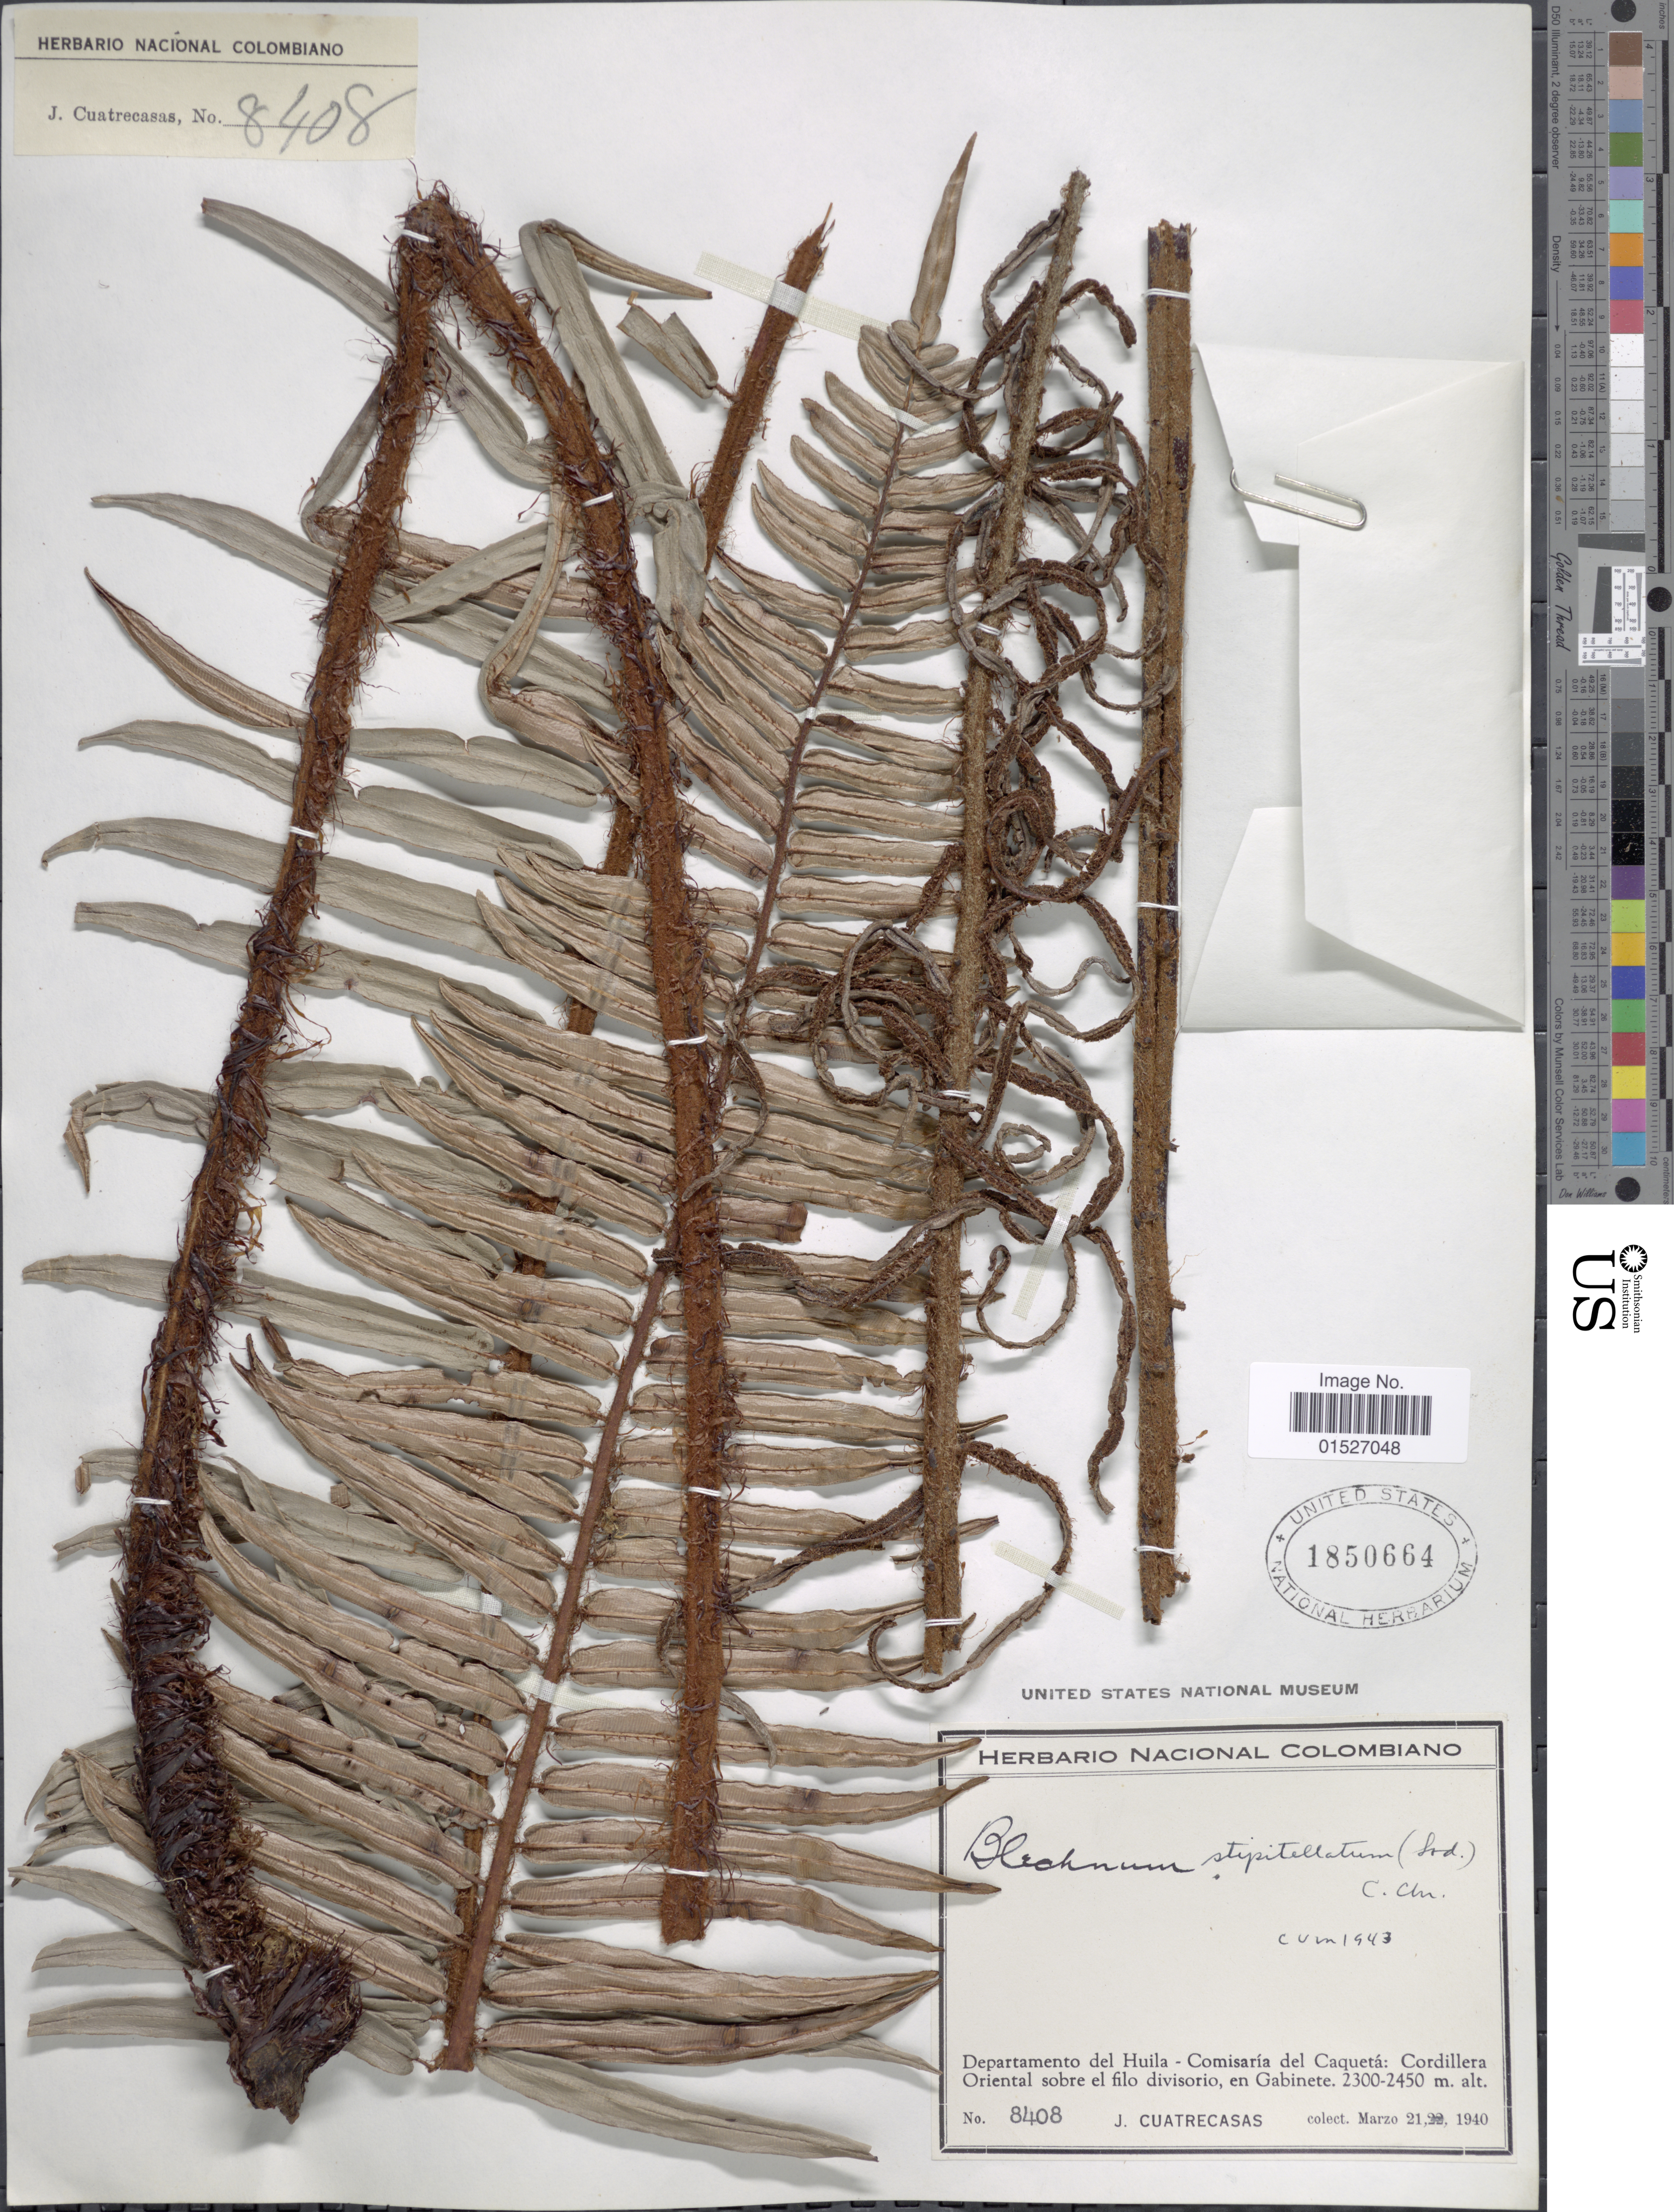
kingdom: Plantae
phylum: Tracheophyta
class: Polypodiopsida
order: Polypodiales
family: Blechnaceae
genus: Blechnum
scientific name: Blechnum stipitellatum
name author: (Sodiro) C. Chr.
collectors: J. Cuatrecasas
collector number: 8408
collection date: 1940-03-21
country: Colombia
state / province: Huila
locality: Departamento del Huila- Comisaria del Caqueta: Cordillera Oriental sobre el filo divisario, en Gabinete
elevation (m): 2300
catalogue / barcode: US 1850664